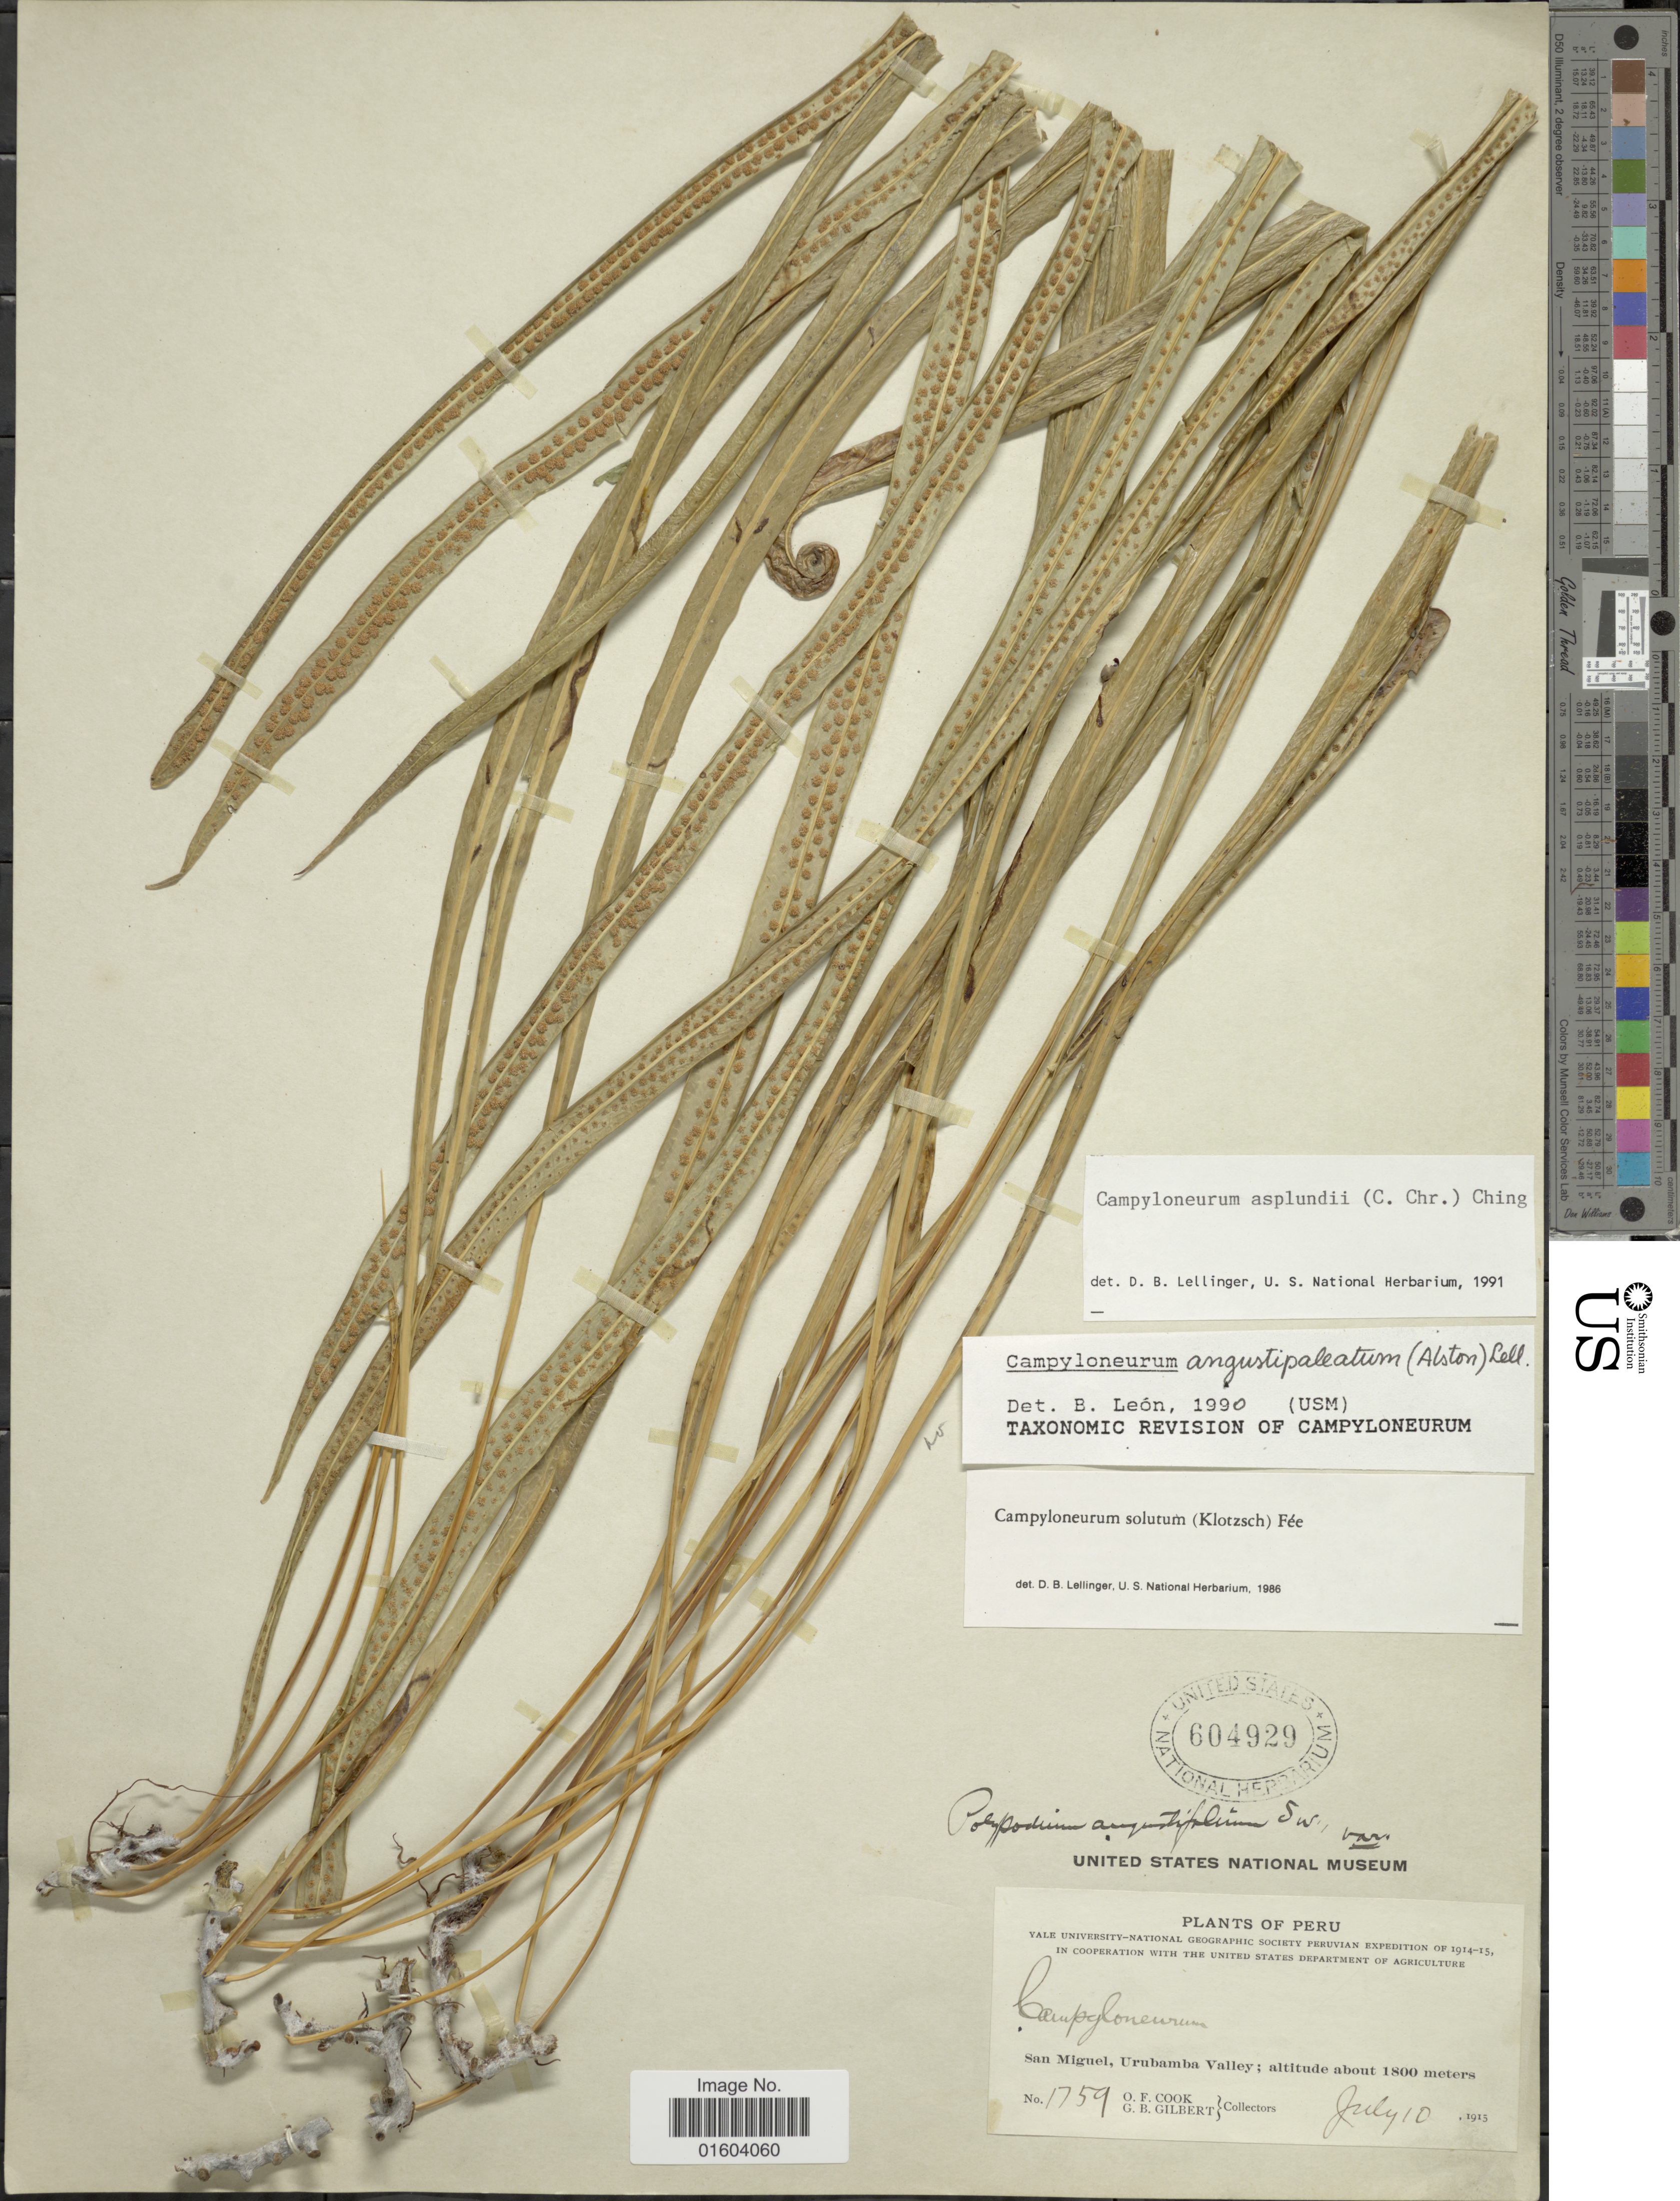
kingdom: Plantae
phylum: Tracheophyta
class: Polypodiopsida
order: Polypodiales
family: Polypodiaceae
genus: Campyloneurum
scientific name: Campyloneurum asplundii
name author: (C. Chr.) Ching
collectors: O. F. Cook & G. B. Gilbert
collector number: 1759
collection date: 1915-07-10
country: Peru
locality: Peru, San Miguel, Urumbamba Valley.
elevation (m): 1800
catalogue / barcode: US 604929